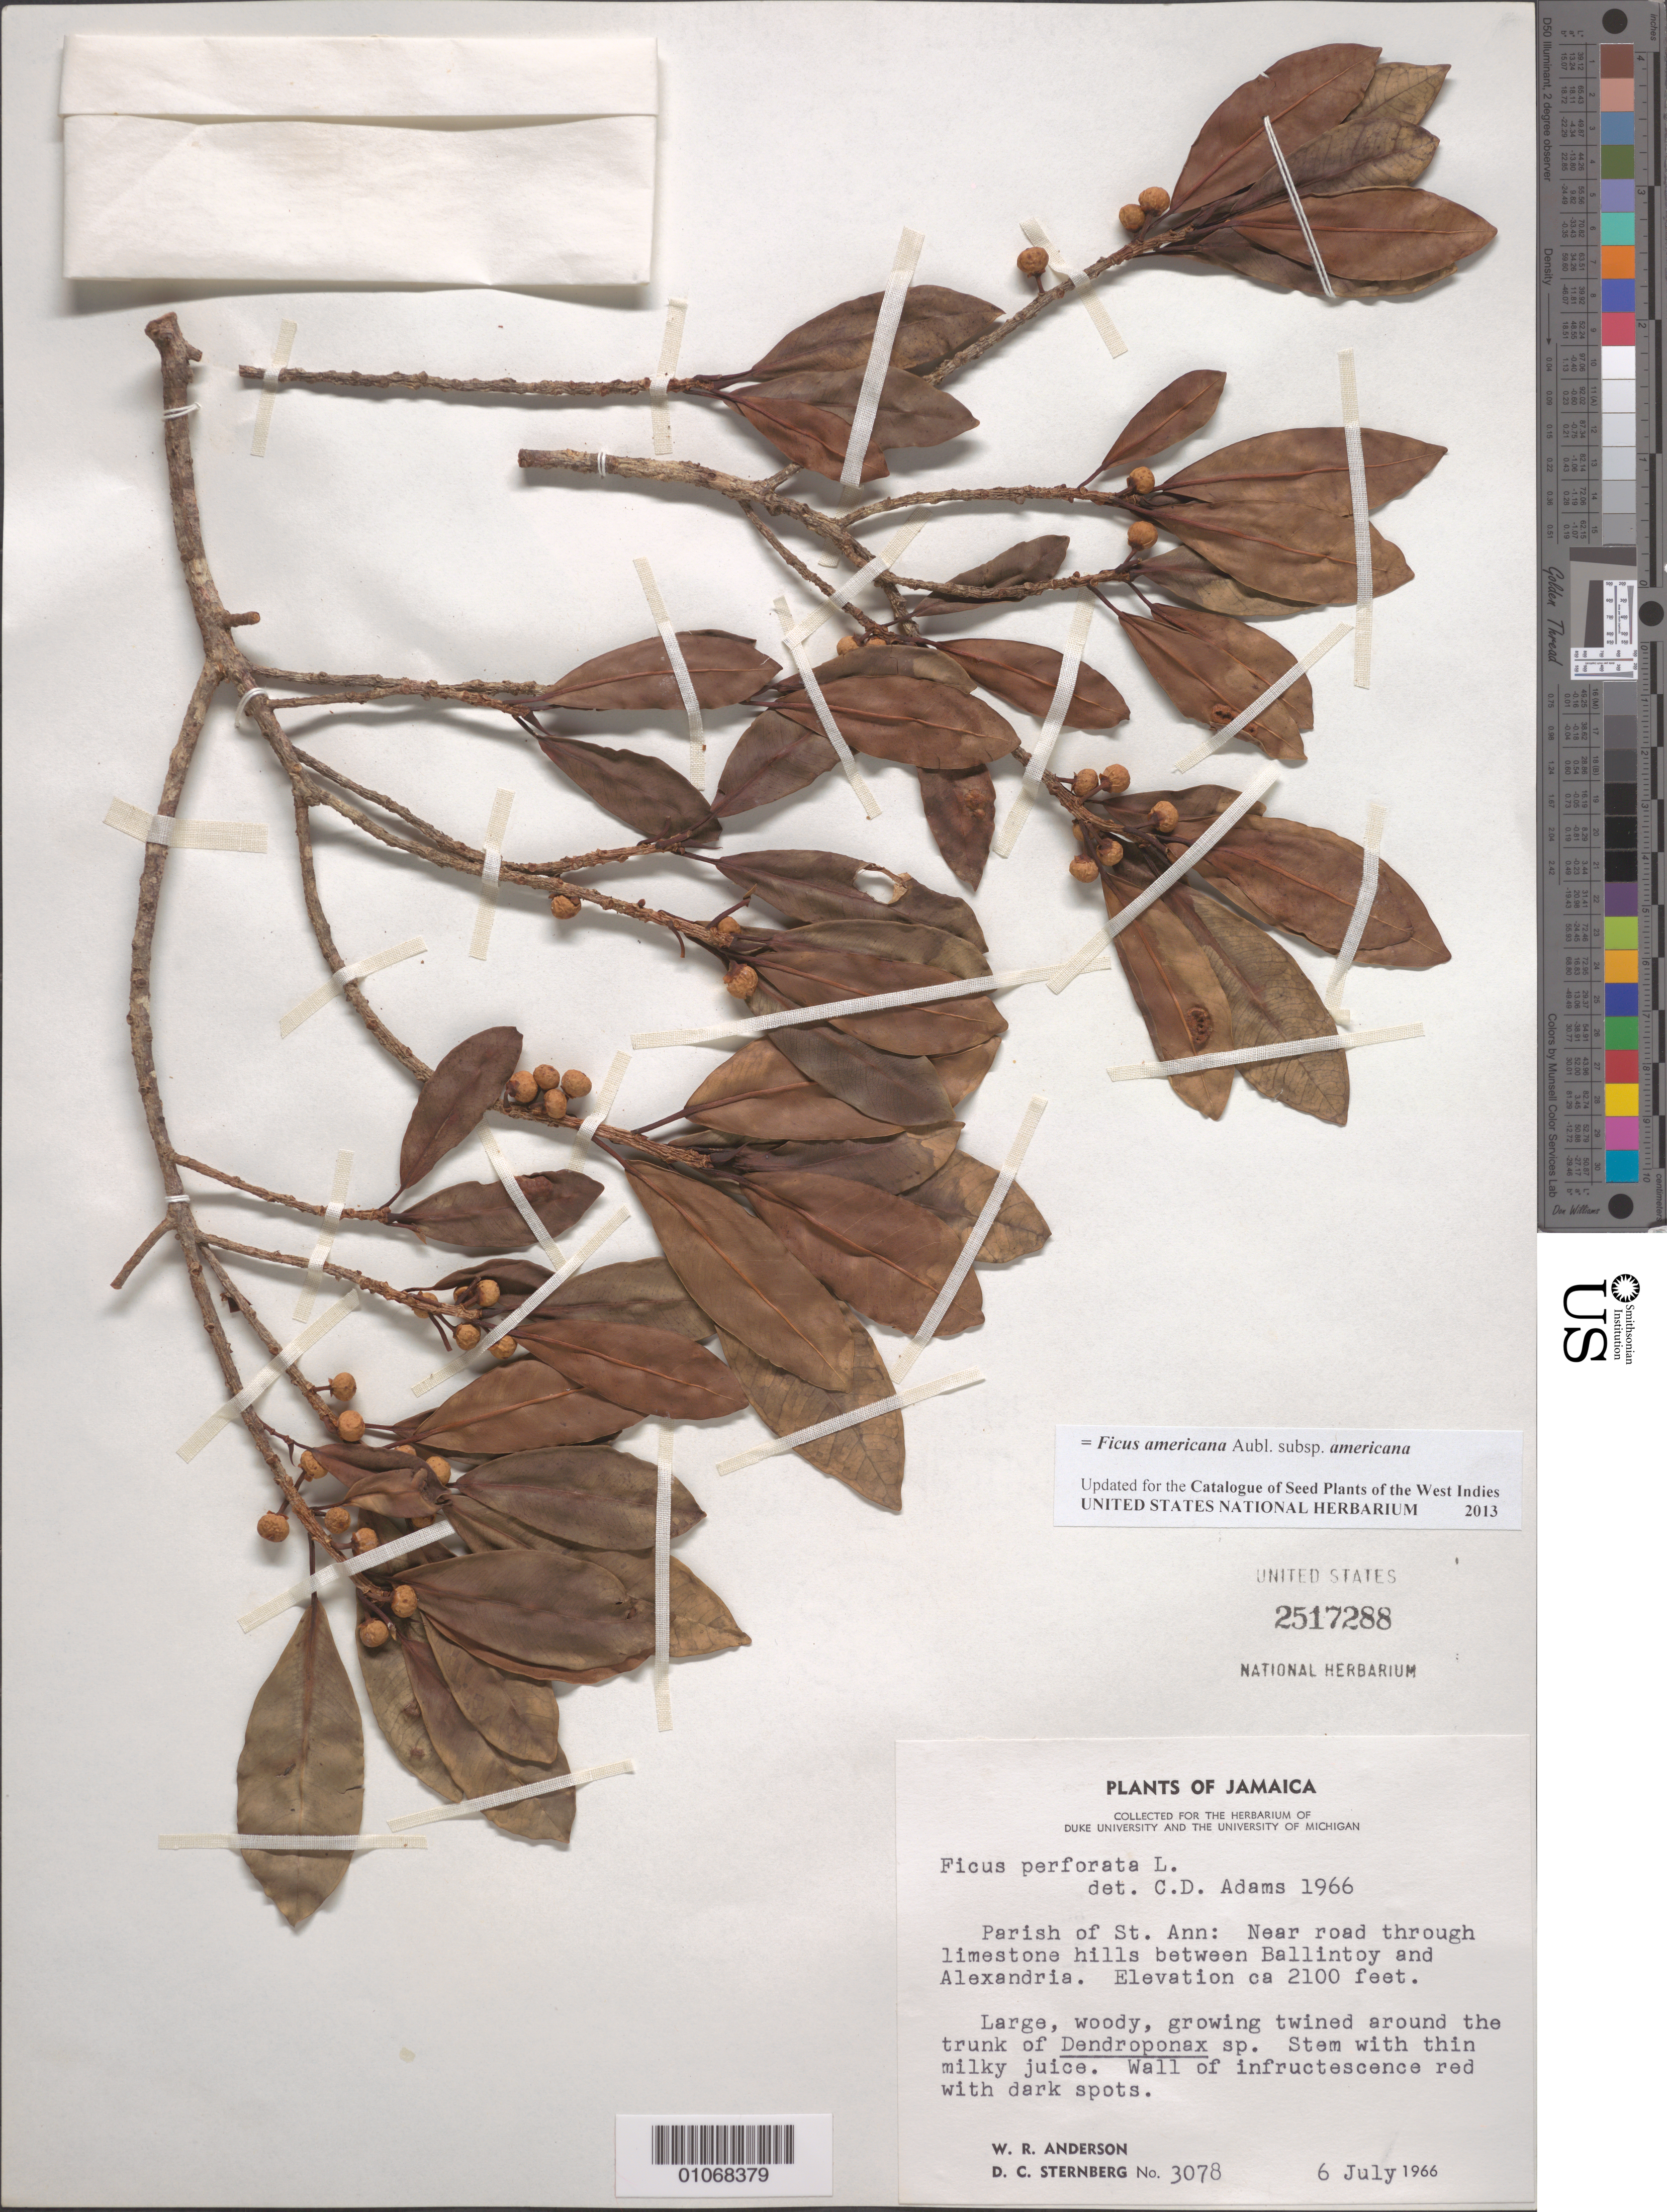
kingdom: Plantae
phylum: Tracheophyta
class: Magnoliopsida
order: Rosales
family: Moraceae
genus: Ficus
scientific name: Ficus perforata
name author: L.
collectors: W. R. Anderson & D. Sternberg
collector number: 3078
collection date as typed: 06 Jul 1966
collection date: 1966-07-06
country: Jamaica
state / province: Saint Ann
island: Jamaica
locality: Near road through limestone hills between Ballintoy and Alexandria.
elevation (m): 640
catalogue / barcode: US 2517288